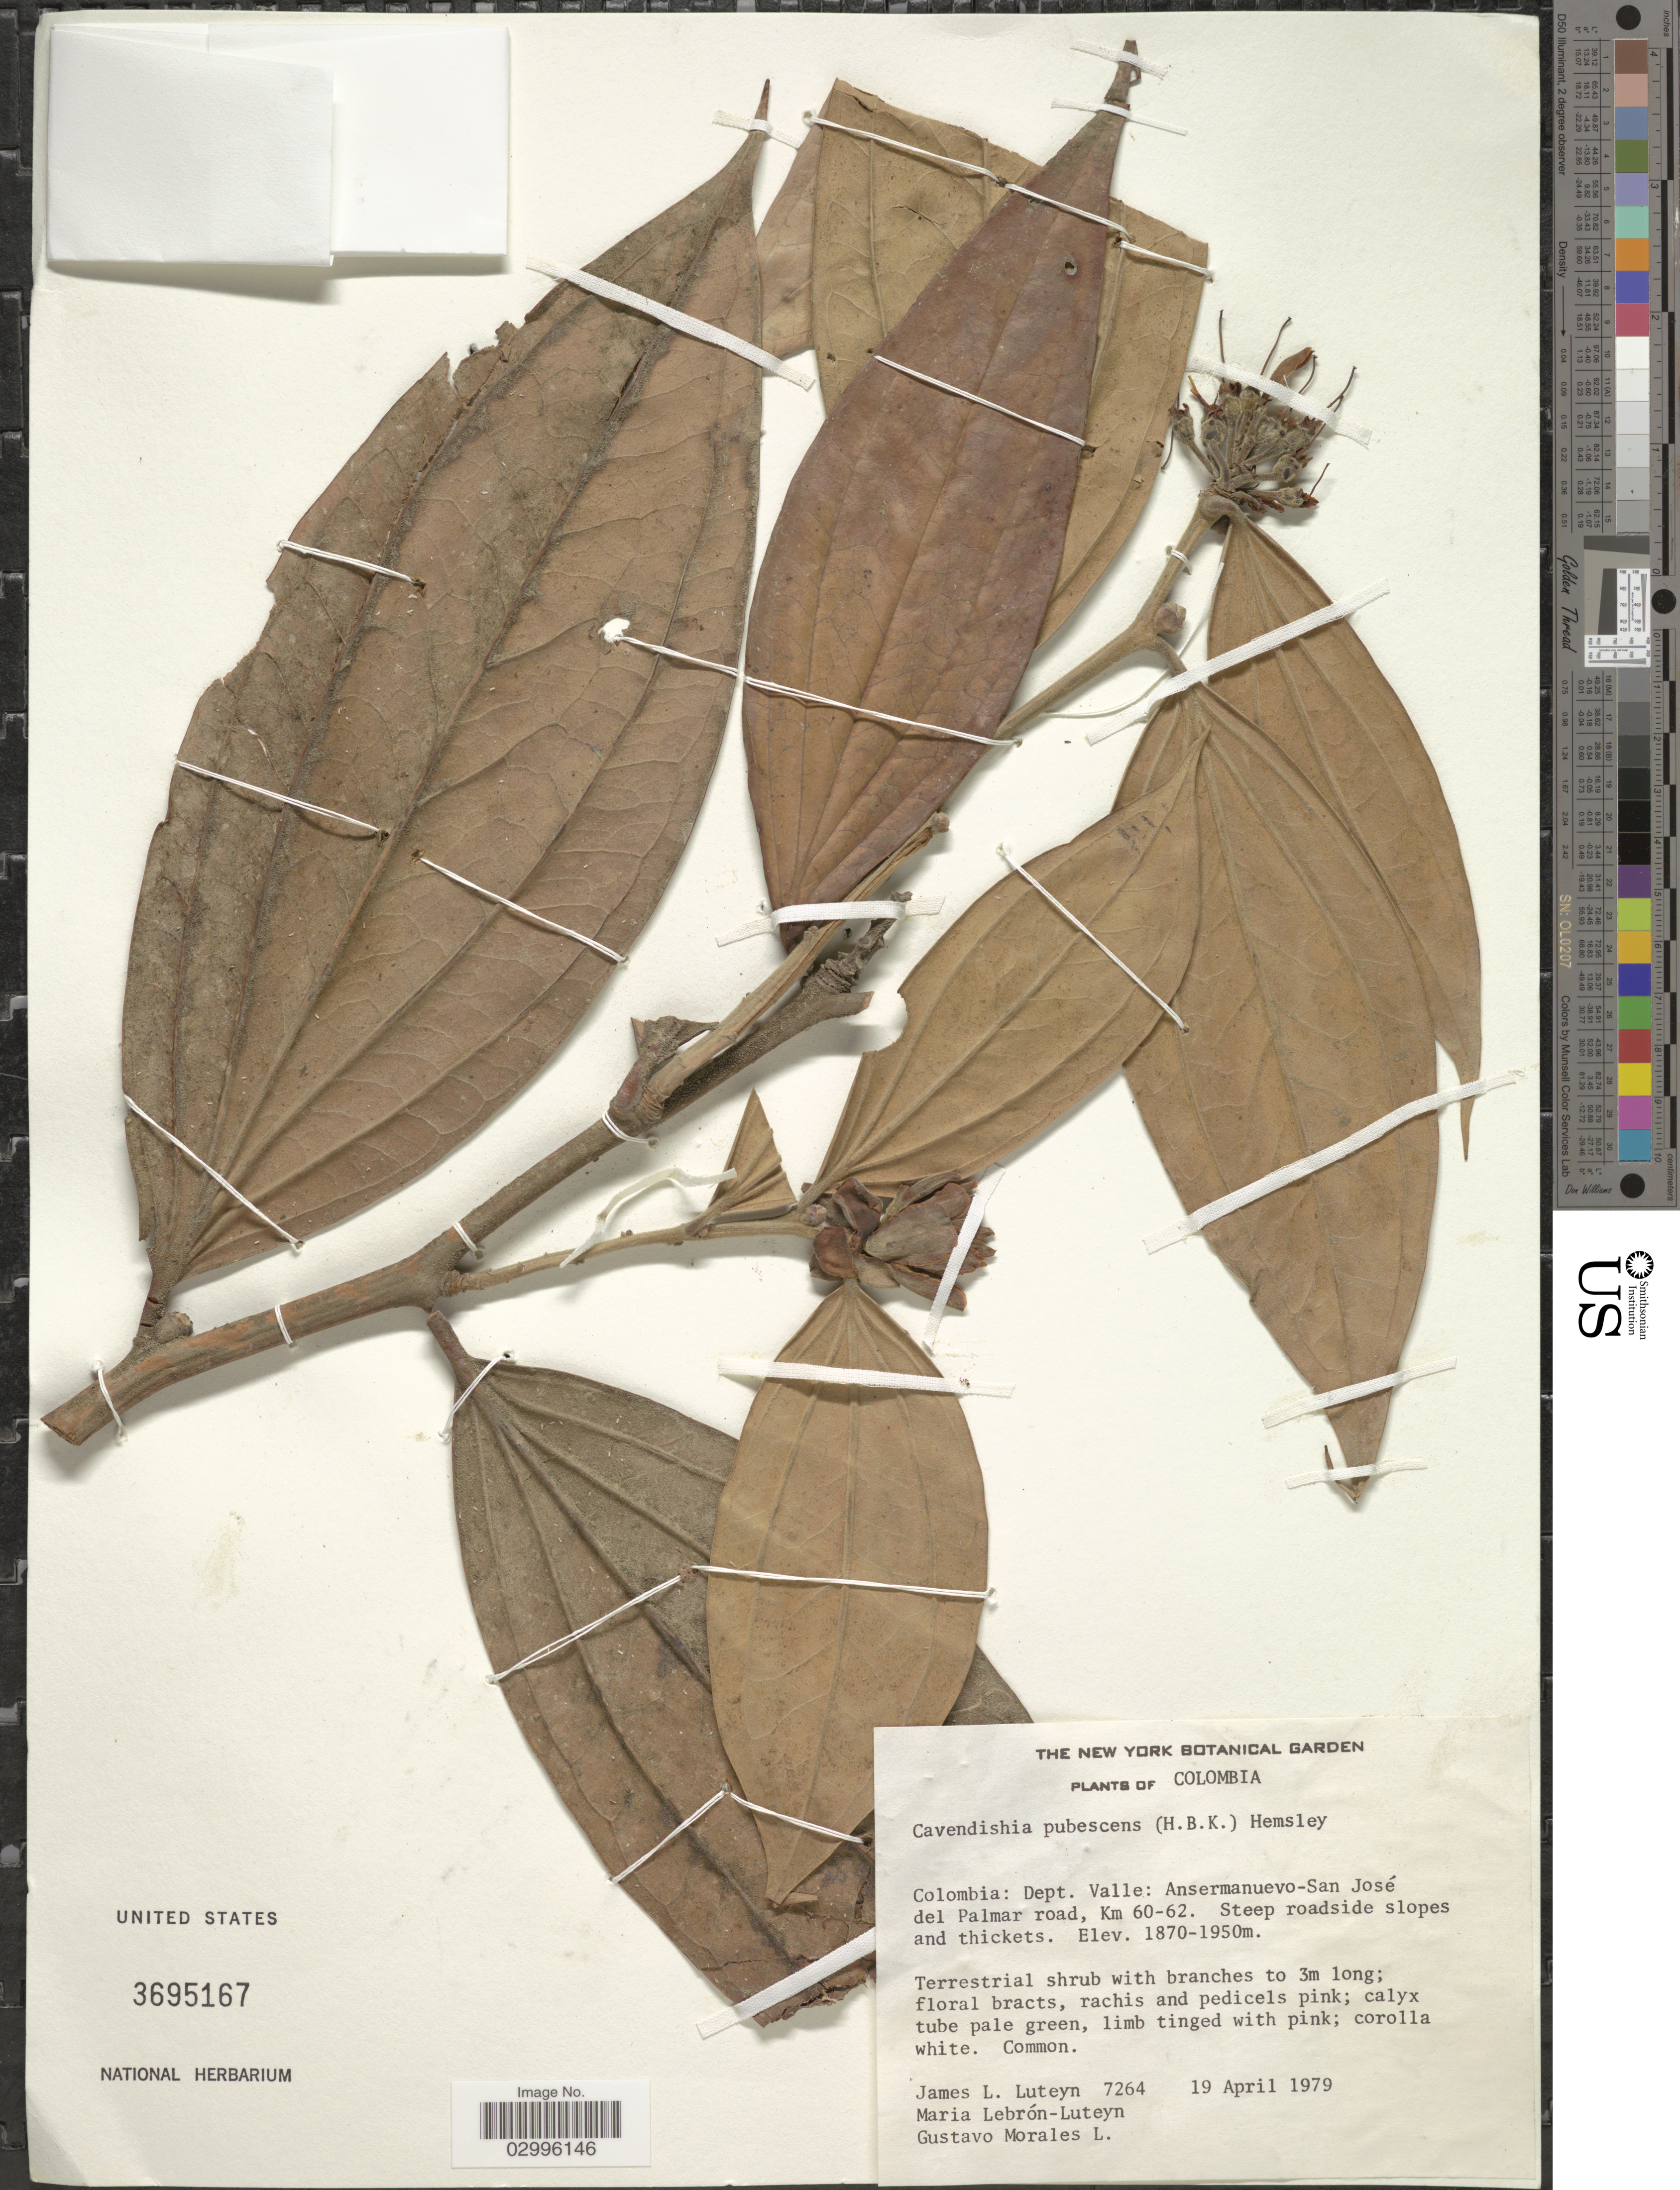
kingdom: Plantae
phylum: Tracheophyta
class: Magnoliopsida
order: Ericales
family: Ericaceae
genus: Cavendishia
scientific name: Cavendishia pubescens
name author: (Kunth) Hemsl.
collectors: J. L. Luteyn, M. L. Lebrón-Luteyn & G. Morales L.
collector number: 7264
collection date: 1979-04-19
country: Colombia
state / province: Valle del Cauca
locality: Dept. Valle: Ansermanuevo- San José del Palmar road, Km 60-62.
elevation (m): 1870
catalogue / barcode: US 3695167